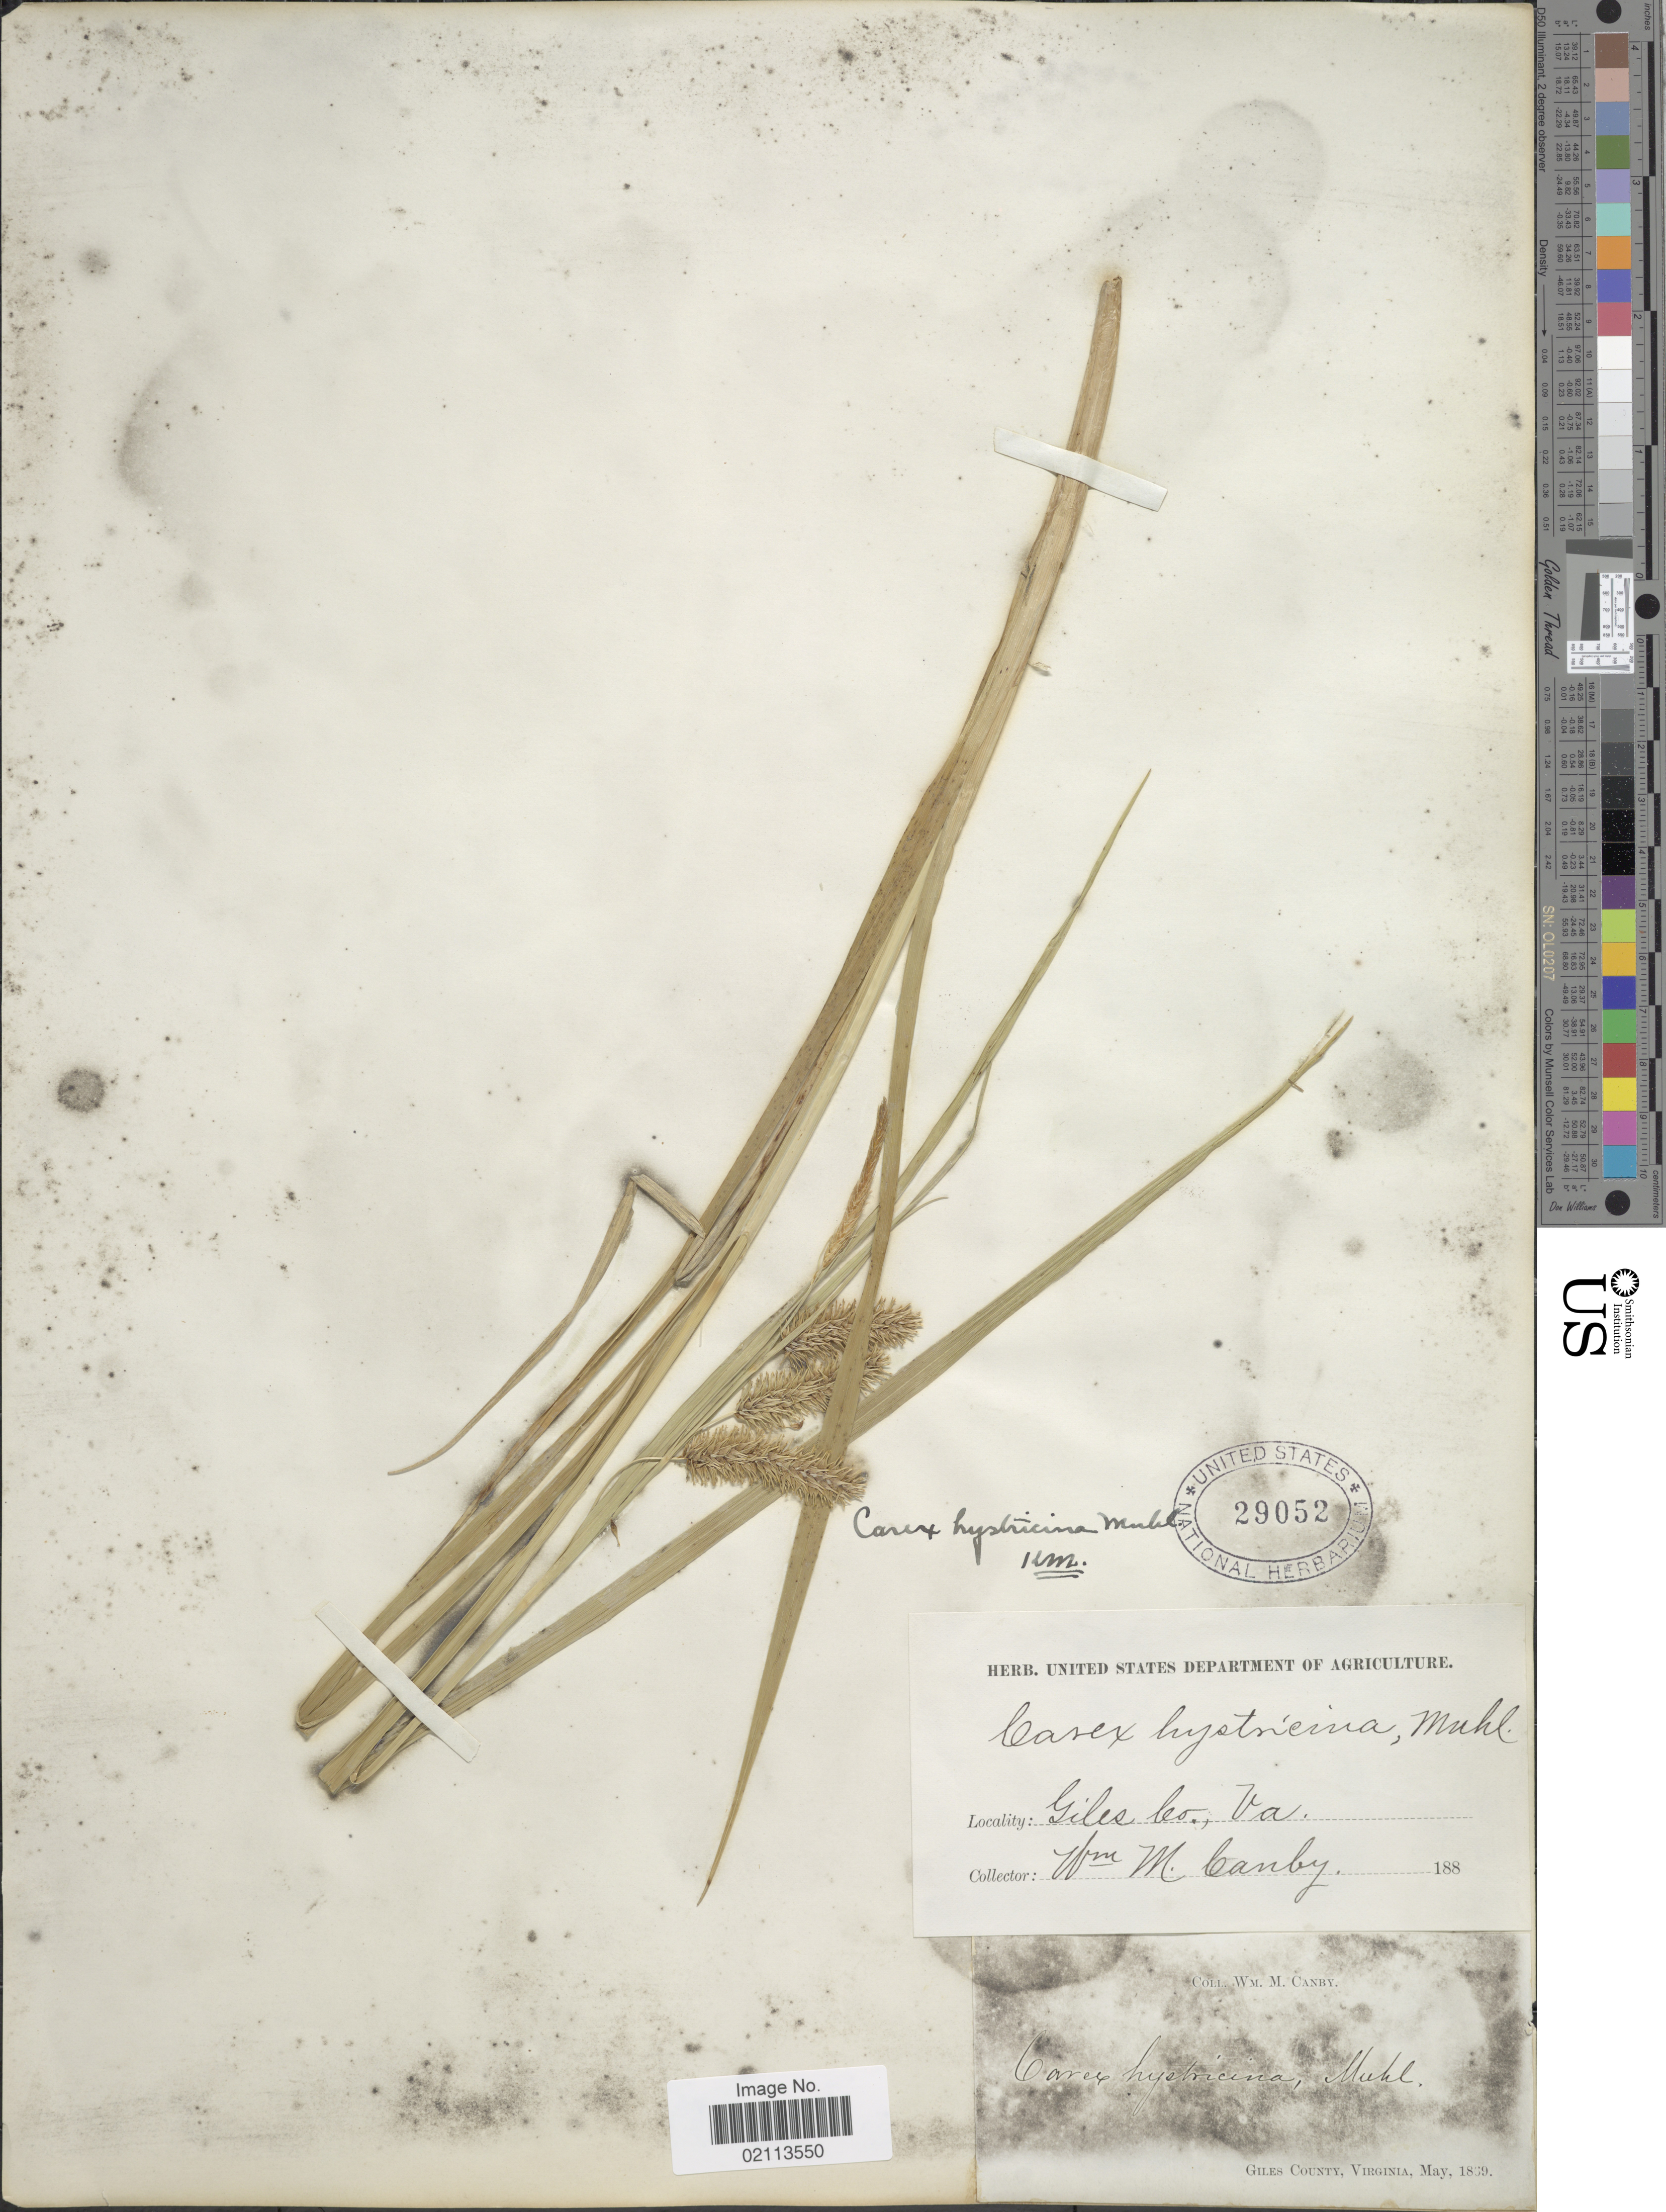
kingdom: Plantae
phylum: Tracheophyta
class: Liliopsida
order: Poales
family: Cyperaceae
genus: Carex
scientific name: Carex hystericina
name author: Muhl. ex Willd.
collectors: W. M. Canby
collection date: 1839-05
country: United States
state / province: Virginia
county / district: Giles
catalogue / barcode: US 29052